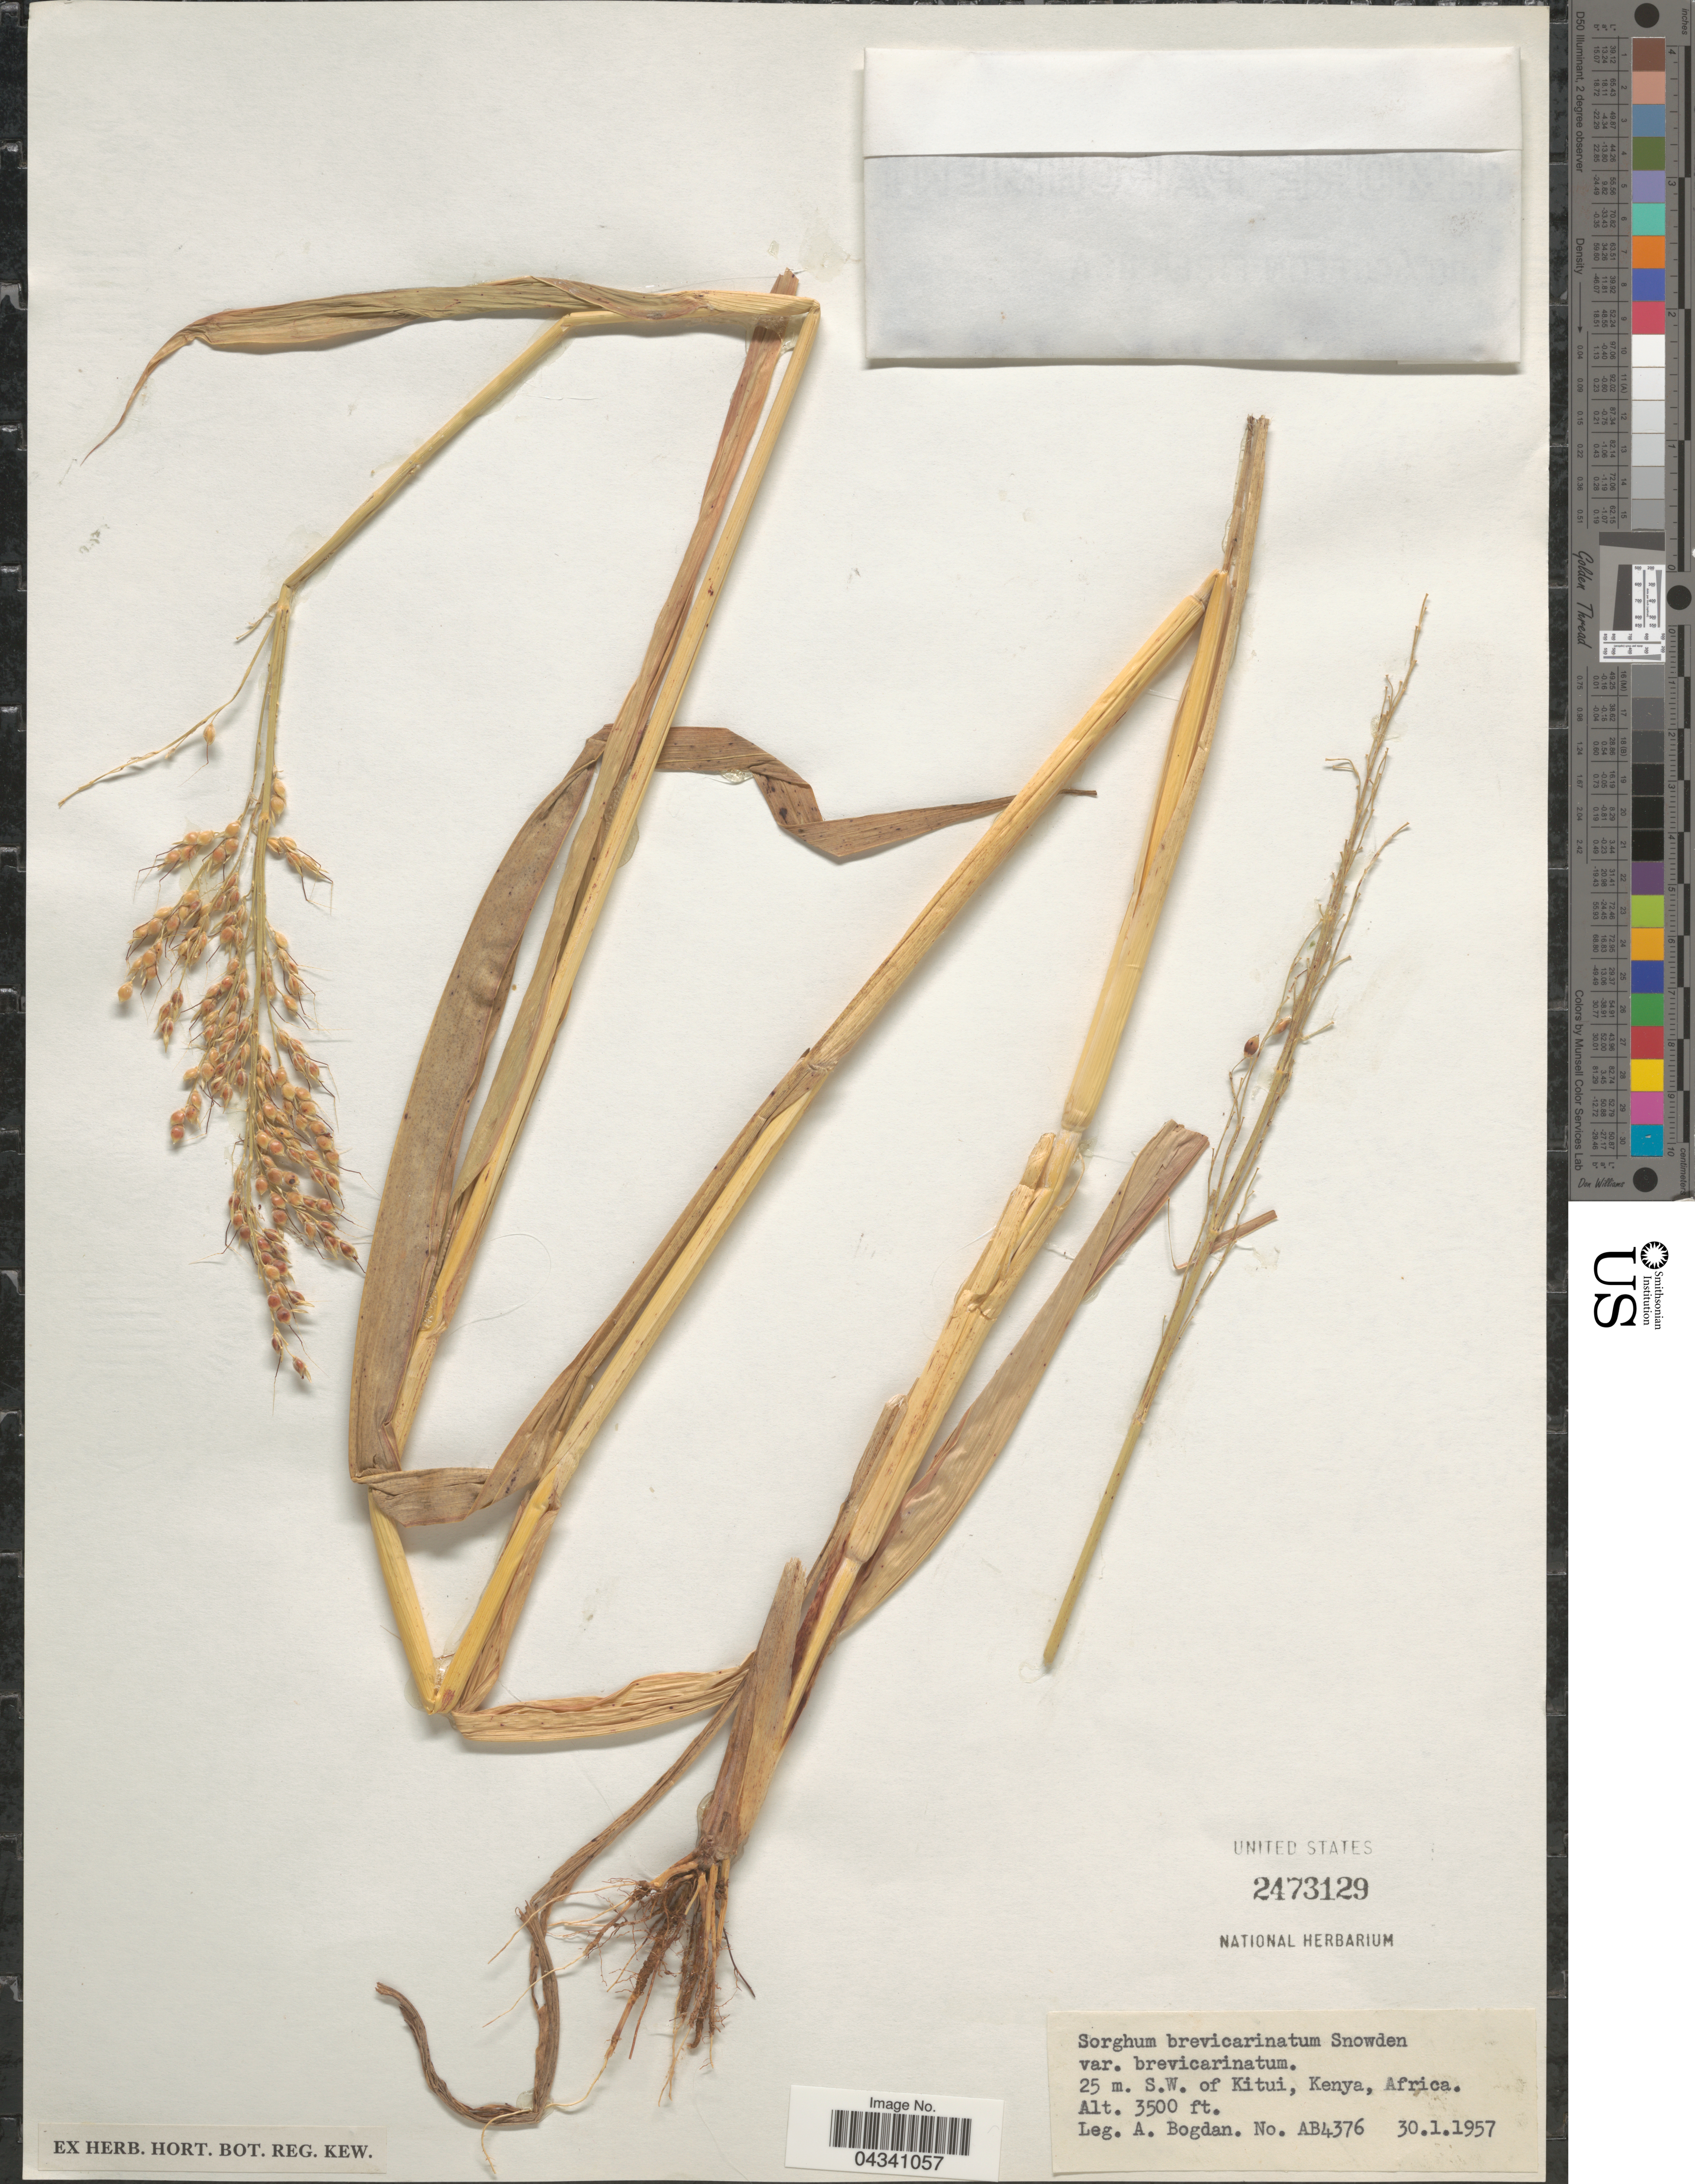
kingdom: Plantae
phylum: Tracheophyta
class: Liliopsida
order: Poales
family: Poaceae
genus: Sorghum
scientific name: Sorghum arundinaceum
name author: (Desv.) Stapf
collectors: A. Bogdan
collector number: AB4376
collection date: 1957-01-30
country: Kenya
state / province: Kitui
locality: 25 m. S.W. of Kitui.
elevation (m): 1067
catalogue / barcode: US 2473129